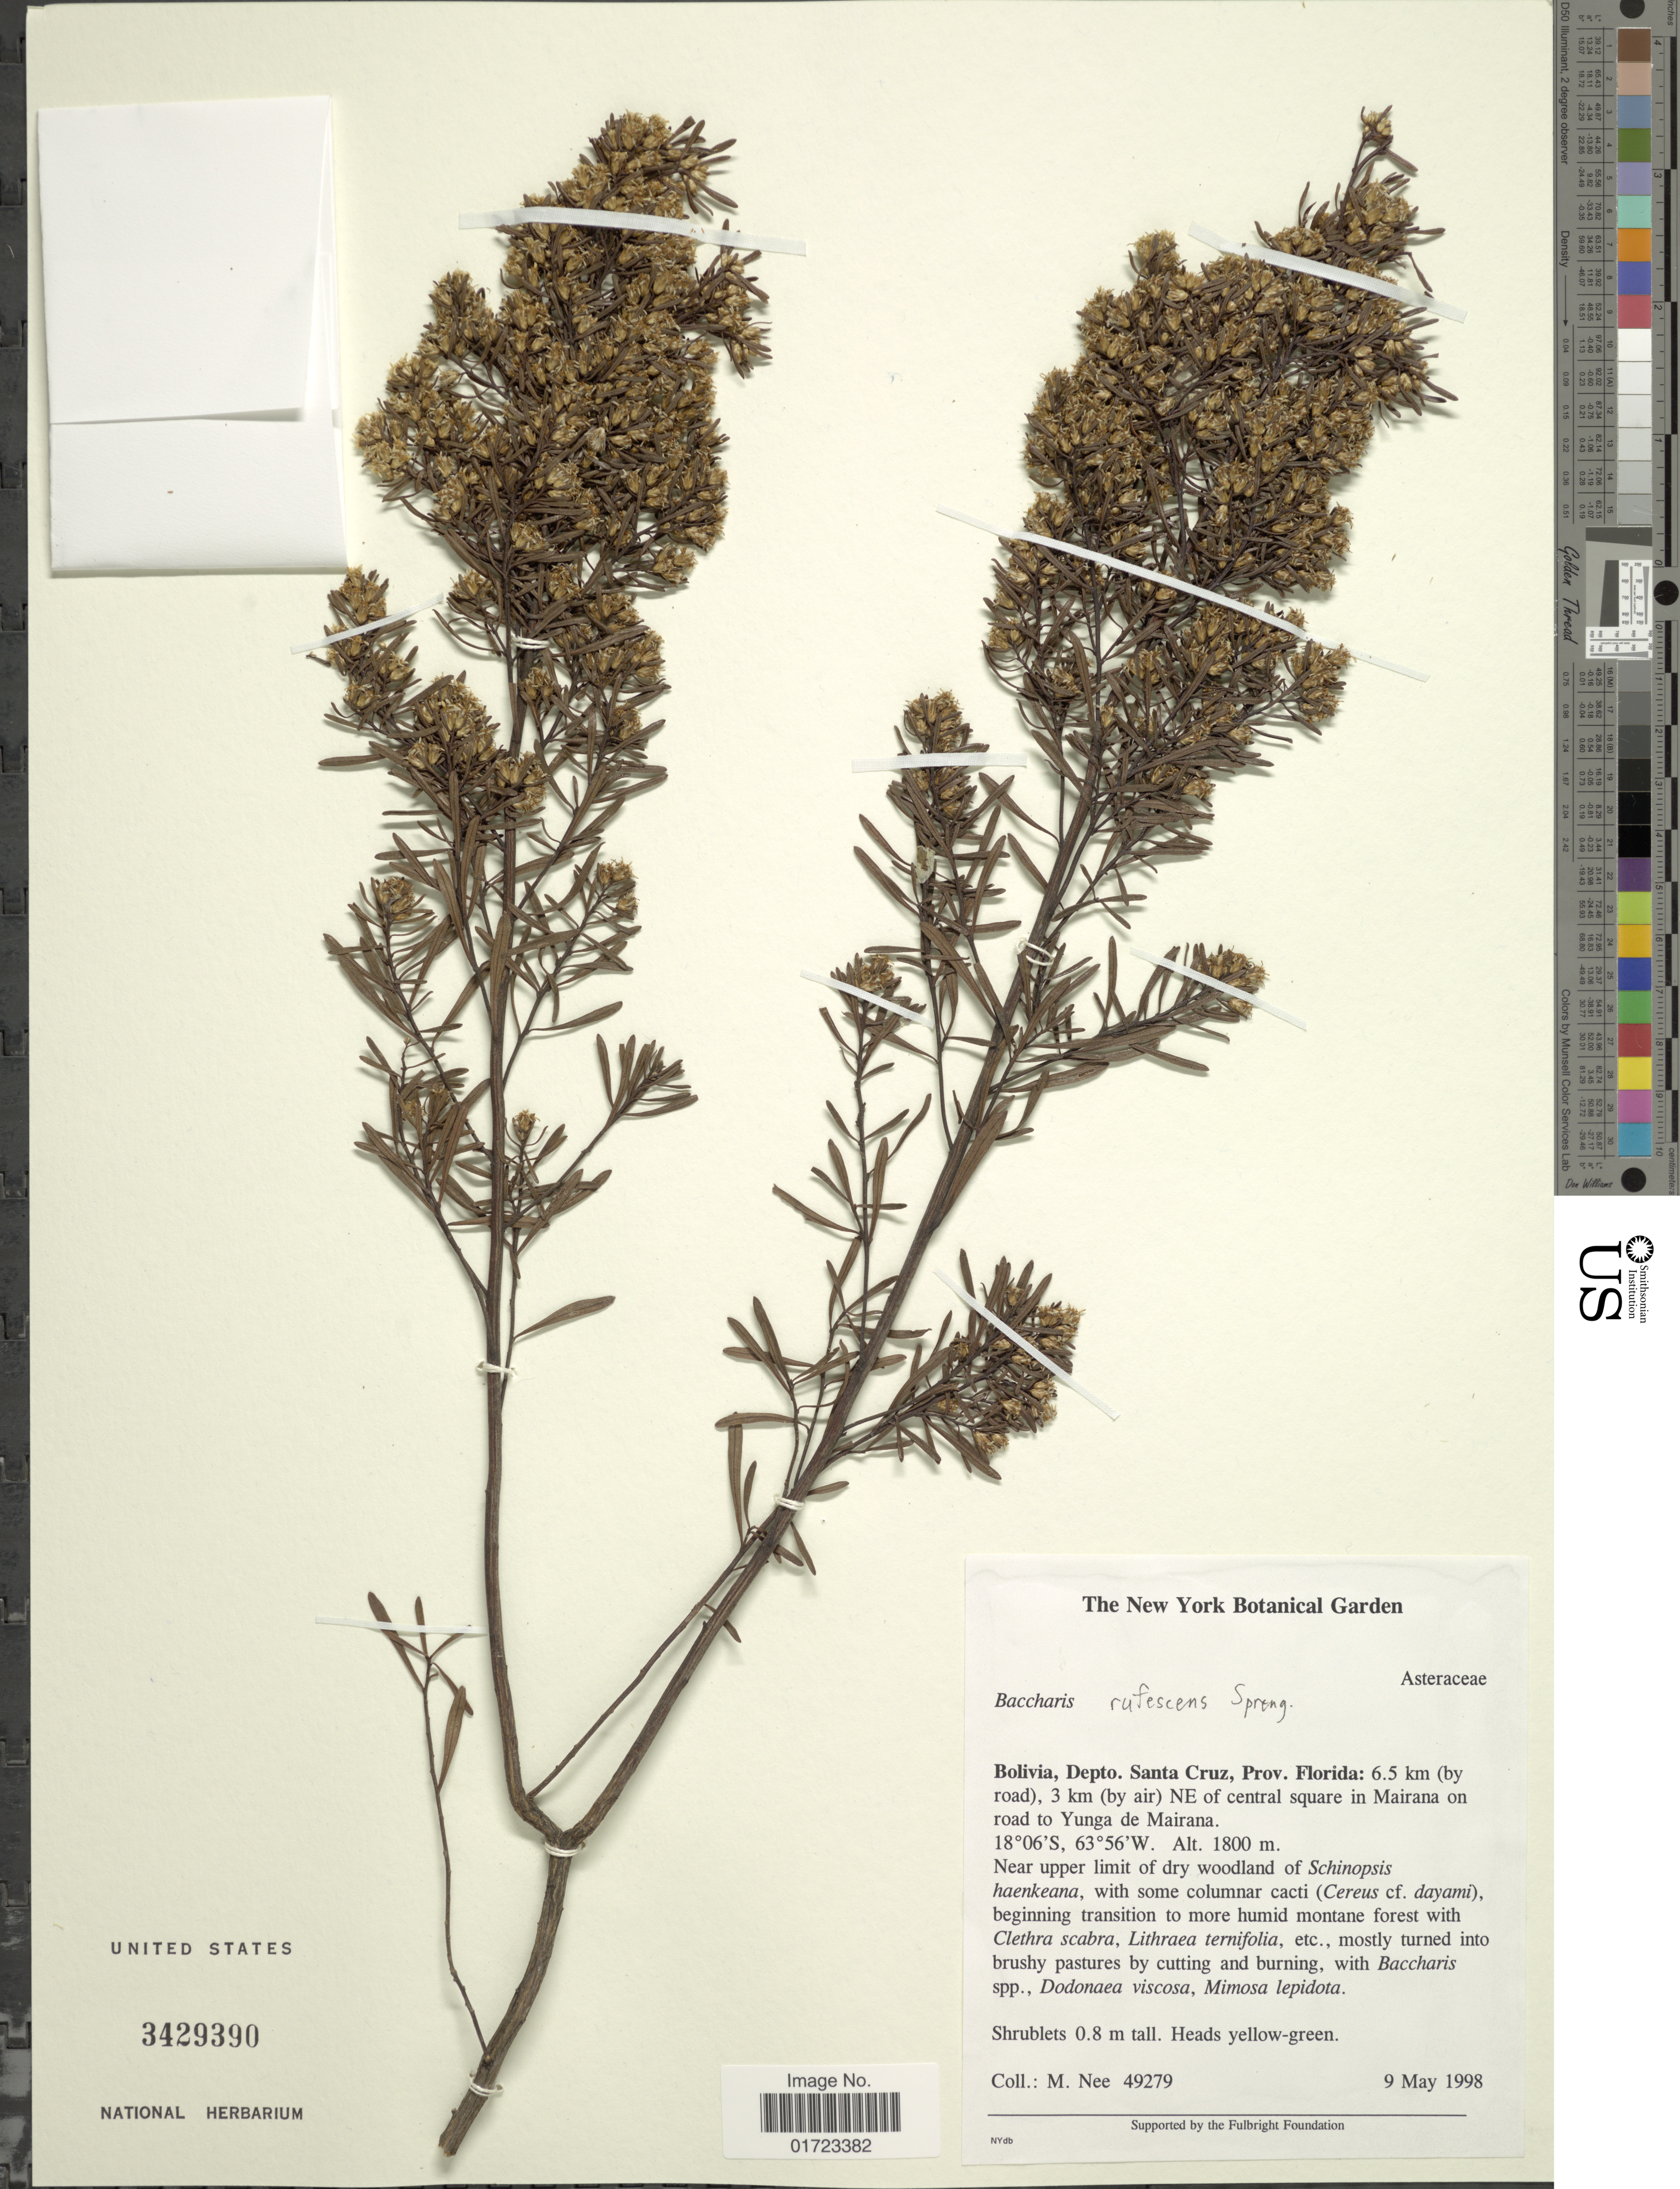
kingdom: Plantae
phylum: Tracheophyta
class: Magnoliopsida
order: Asterales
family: Asteraceae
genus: Baccharis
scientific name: Baccharis rufescens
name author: Spreng.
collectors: M. Nee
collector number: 49279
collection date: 1998-05-09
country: Bolivia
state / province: Santa Cruz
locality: Bolivia, Depto. Santa Cruz, Prov. Florida: 6.5 km (by road), 3 km (by air) NE of central square in Mairana on road to Yunga de Mairana.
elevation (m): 1800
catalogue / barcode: US 3429390